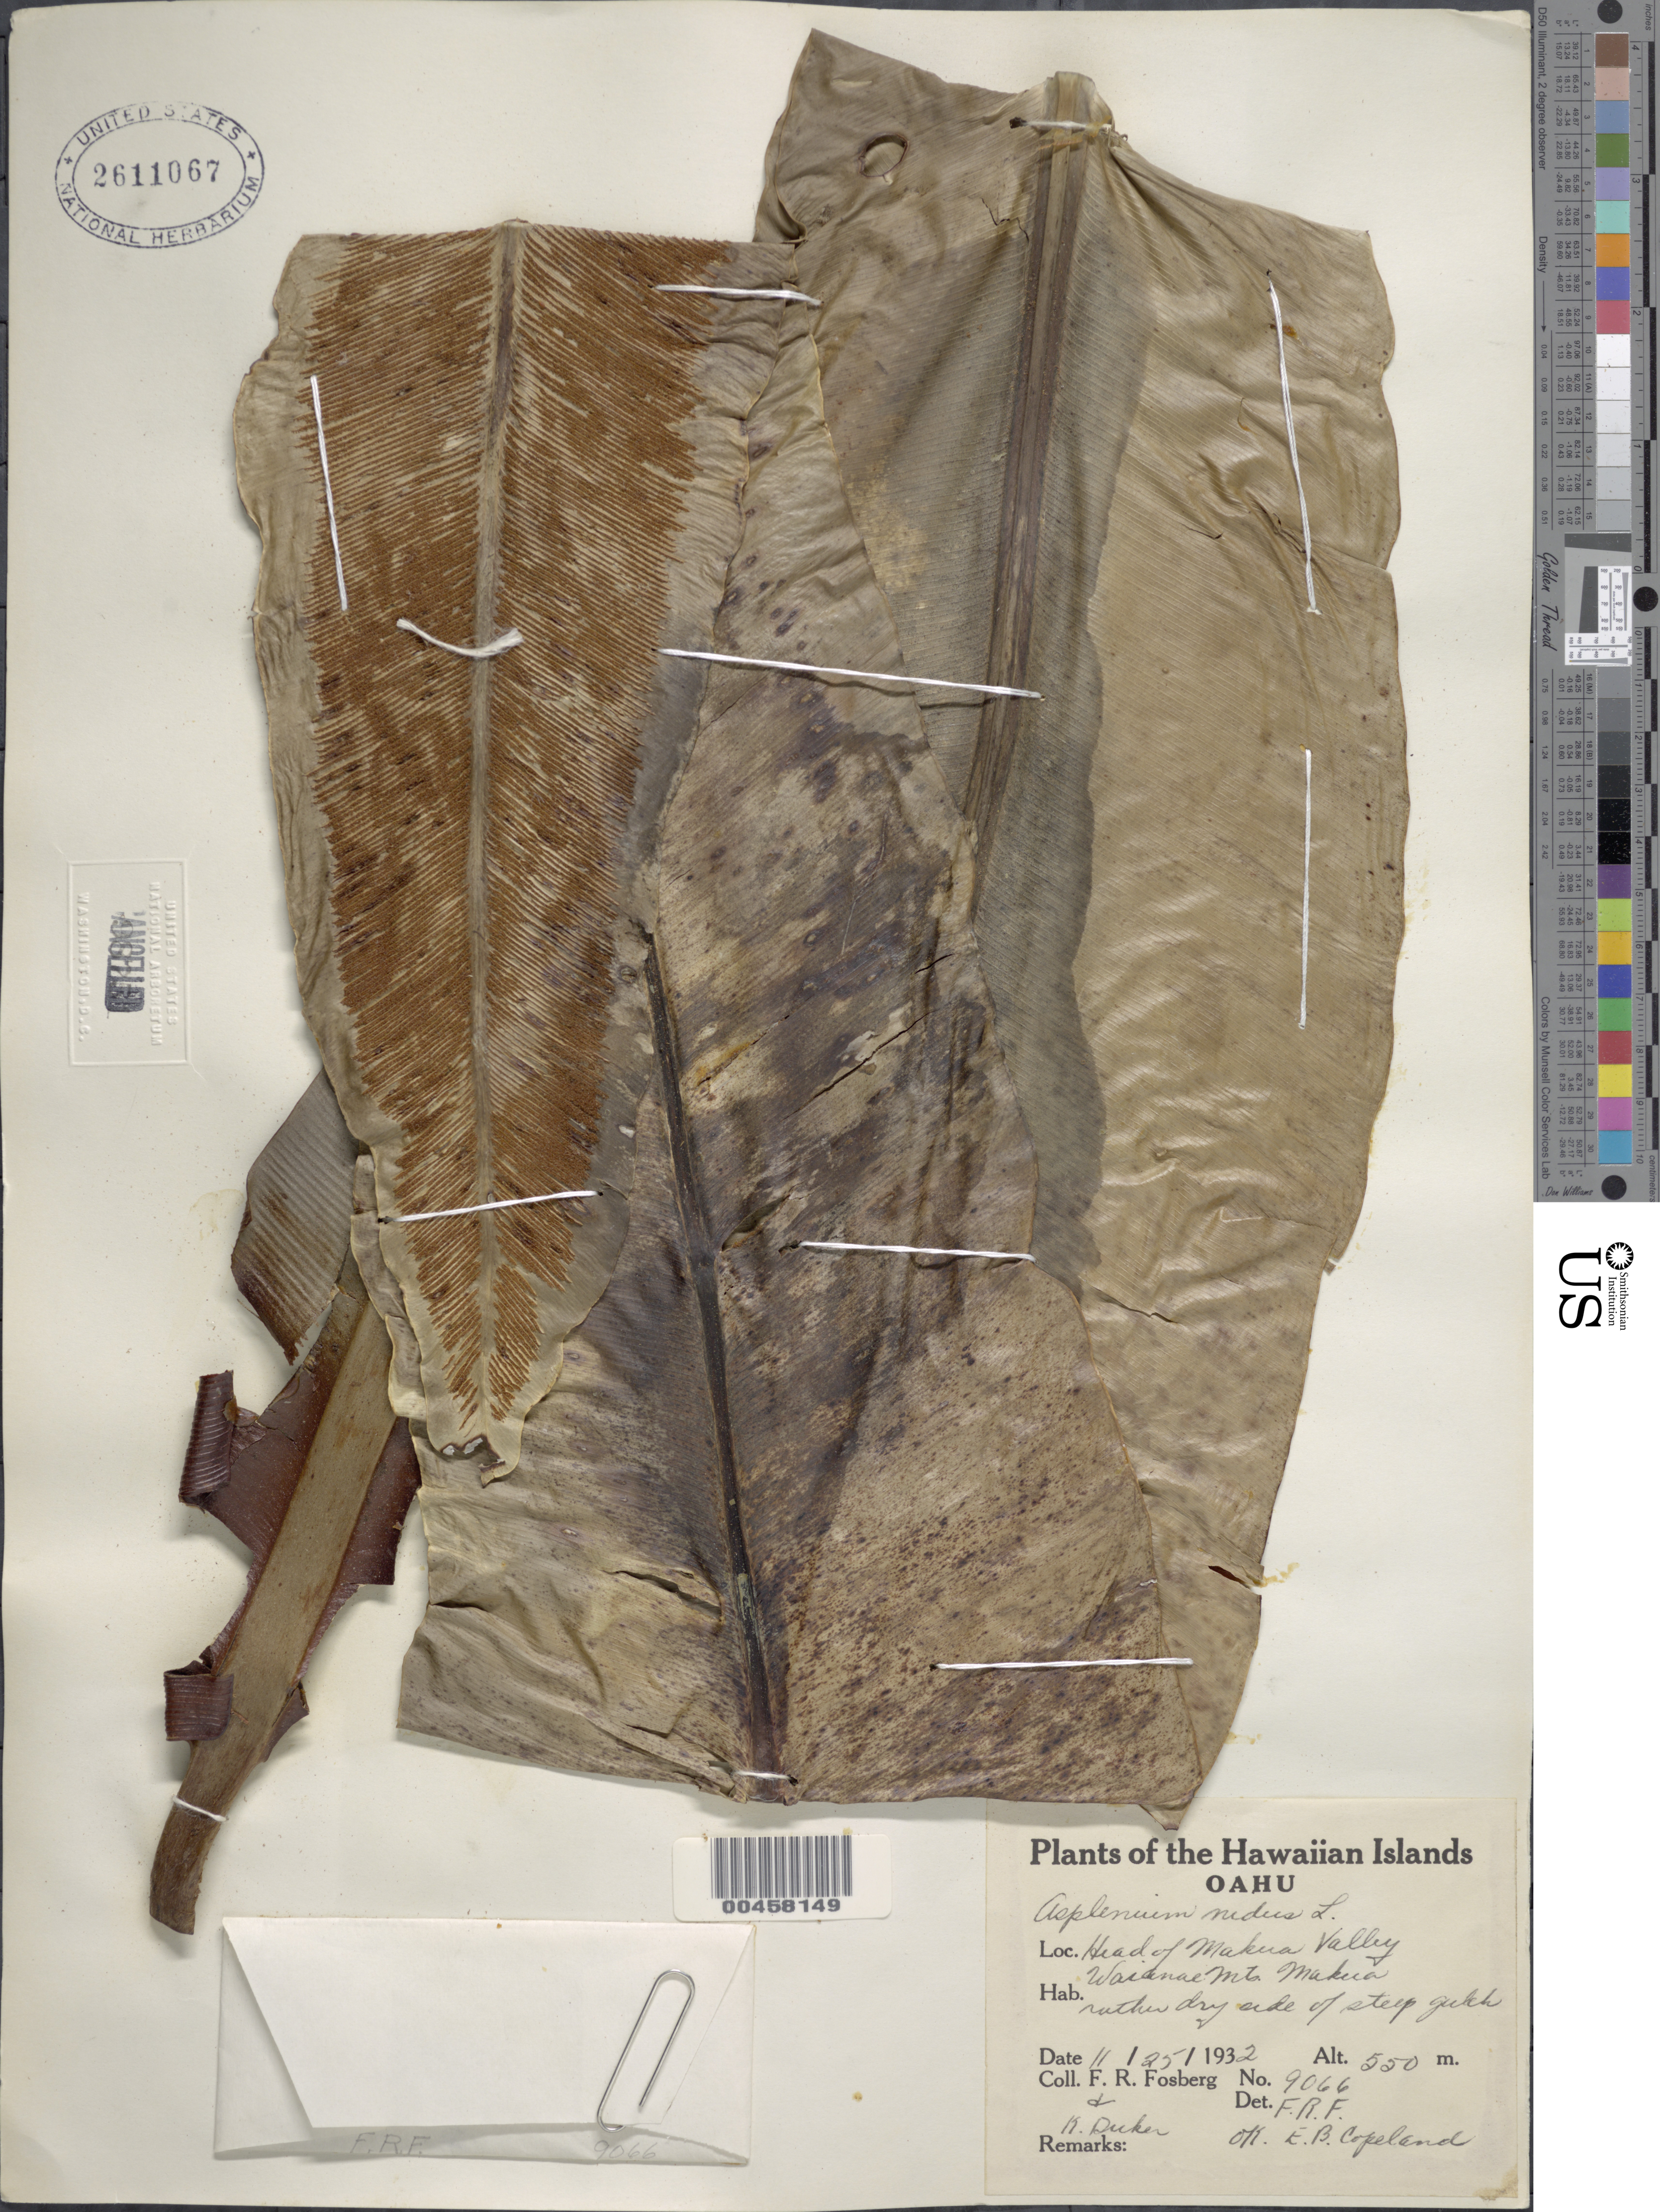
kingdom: Plantae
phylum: Tracheophyta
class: Polypodiopsida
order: Polypodiales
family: Aspleniaceae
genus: Asplenium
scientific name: Asplenium nidus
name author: L.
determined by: Fosberg, F. R.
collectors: F. R. Fosberg & K. Duker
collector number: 9066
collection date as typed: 25 Nov 1932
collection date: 1932-11-25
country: United States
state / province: Hawaii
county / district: Honolulu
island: Oahu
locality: Head of Makua Valley, Waianae Mts., Makua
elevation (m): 550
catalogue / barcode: US 2611067